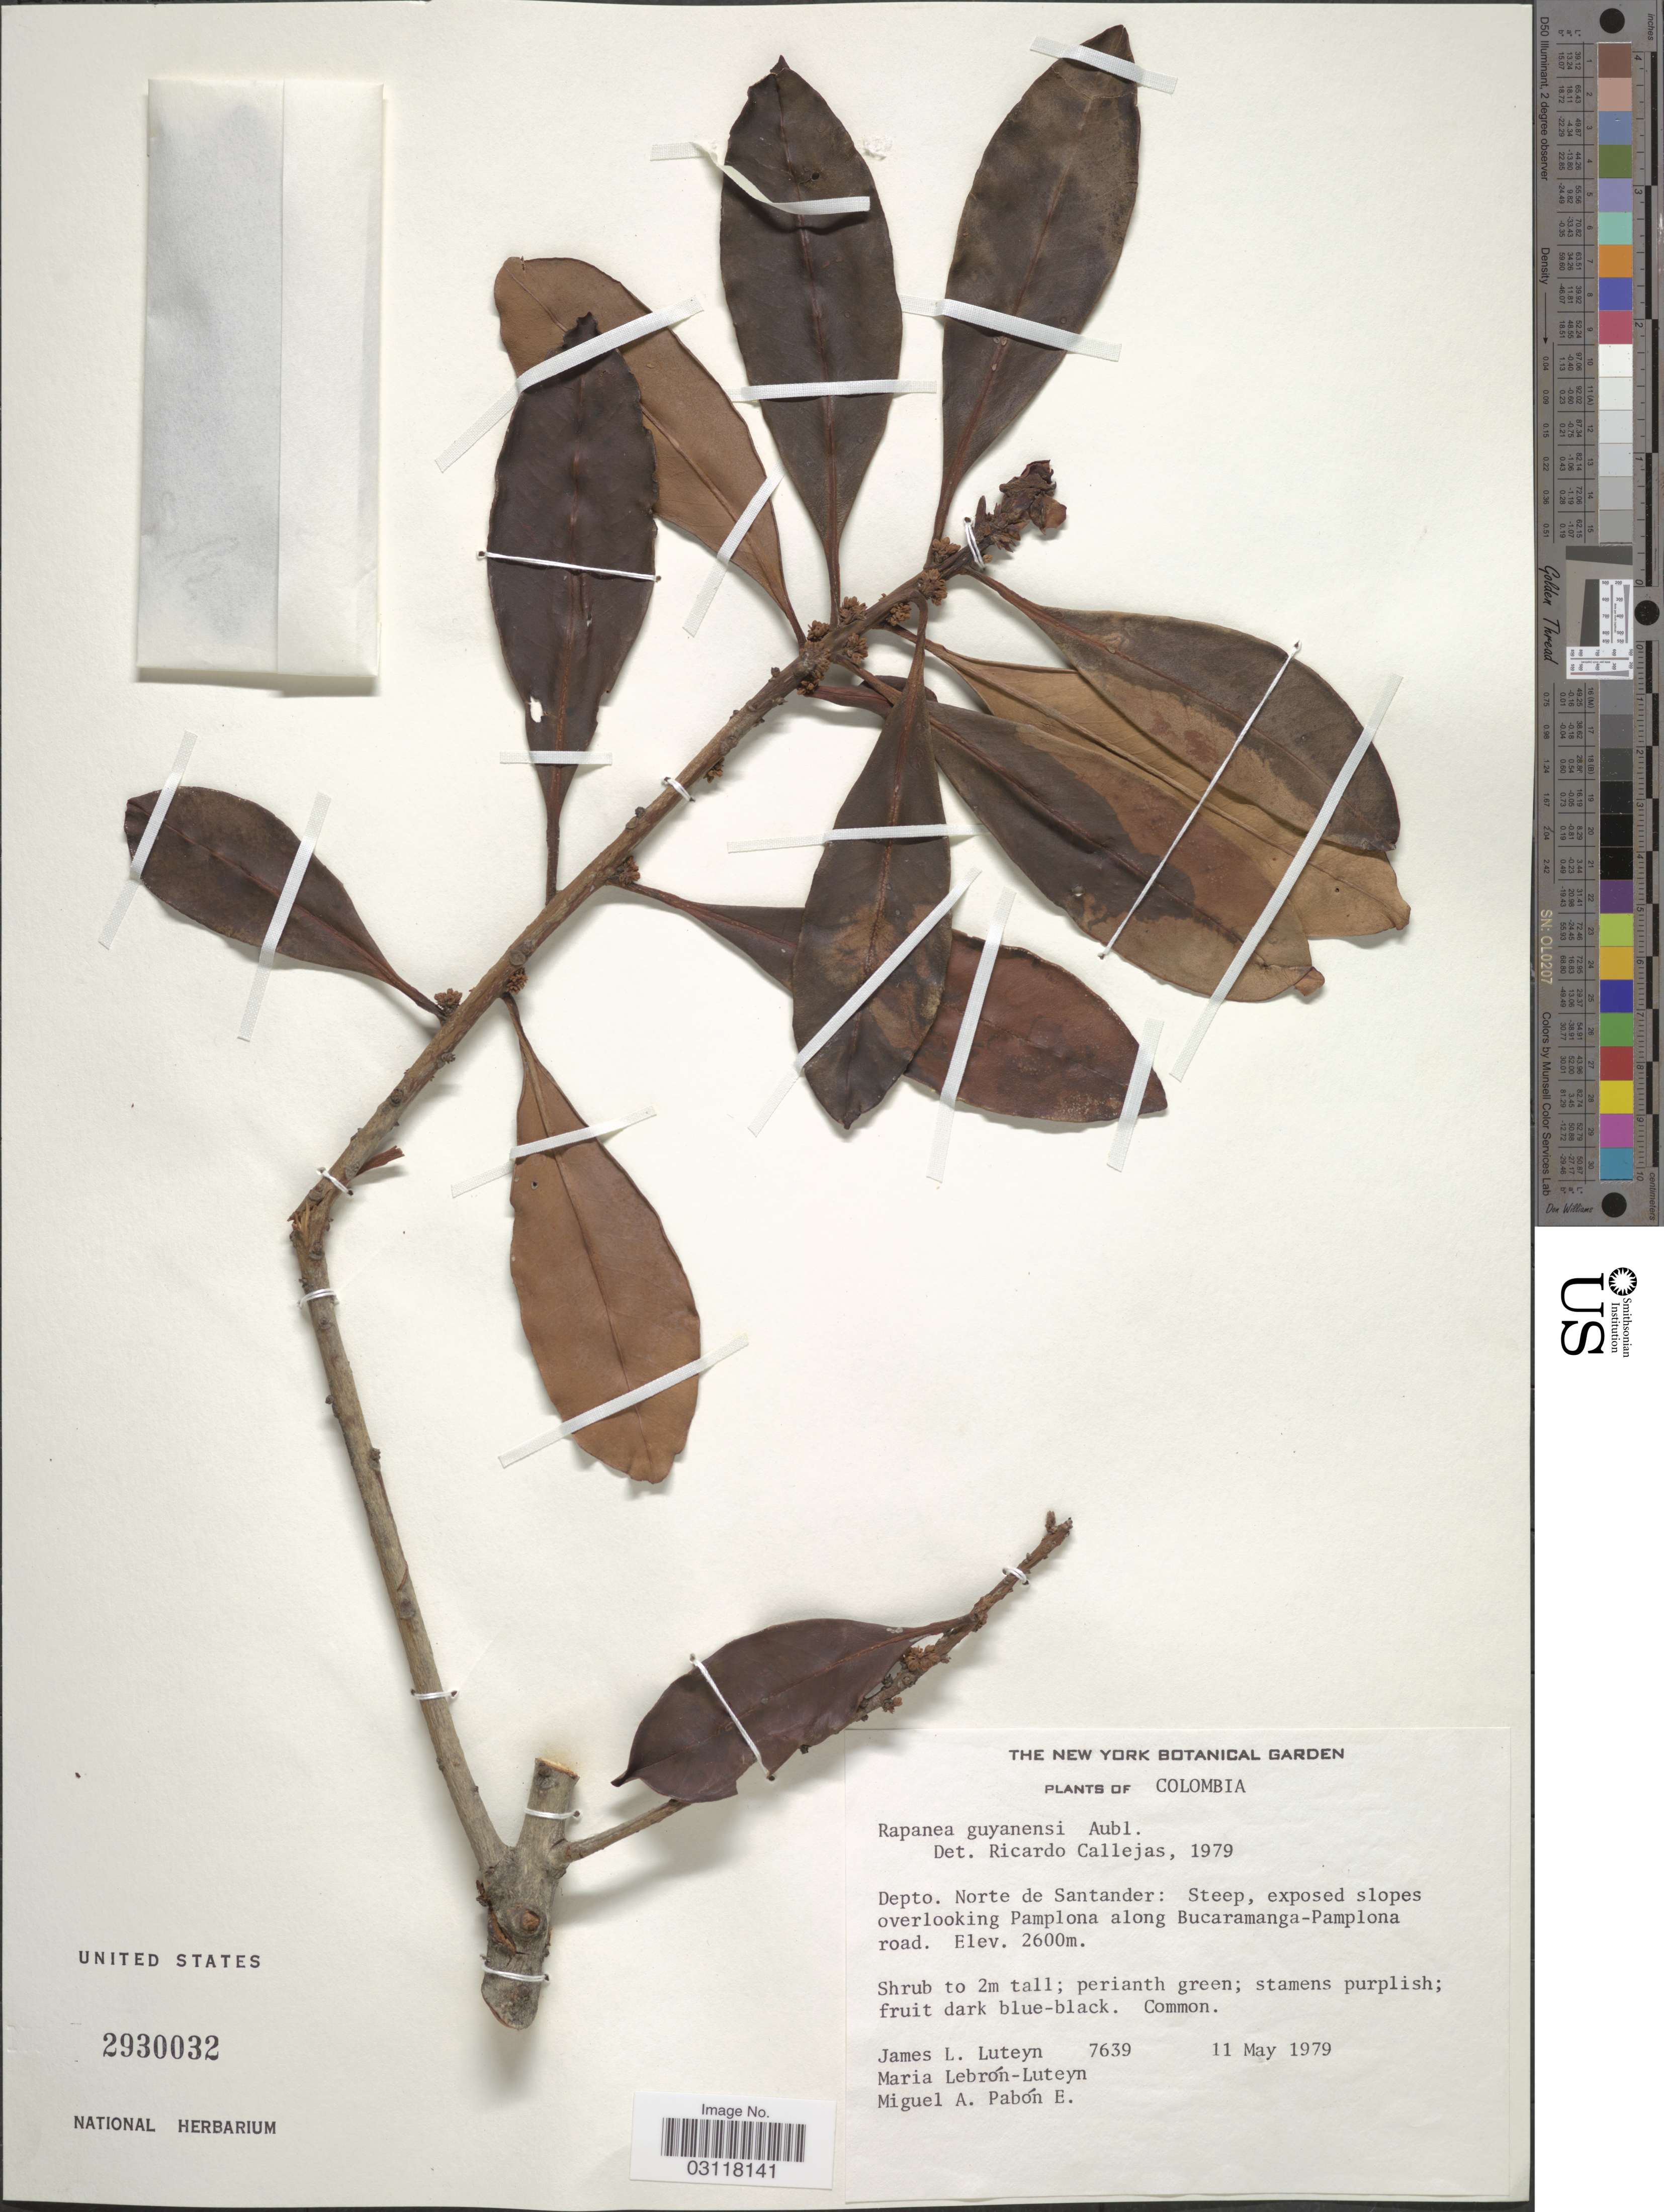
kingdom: Plantae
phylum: Tracheophyta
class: Magnoliopsida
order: Ericales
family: Primulaceae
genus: Rapanea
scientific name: Rapanea guianensis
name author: Aubl.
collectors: J. L. Luteyn, M. L. Lebrón-Luteyn & M. A. Pabon E.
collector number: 7639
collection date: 1979-05-11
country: Colombia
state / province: Norte de Santander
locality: Depto. Norte de Santander: Steep, exposed slopes overlooking Pamplona along Bucaramanga-Pamplona road.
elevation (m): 2600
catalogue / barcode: US 2930032